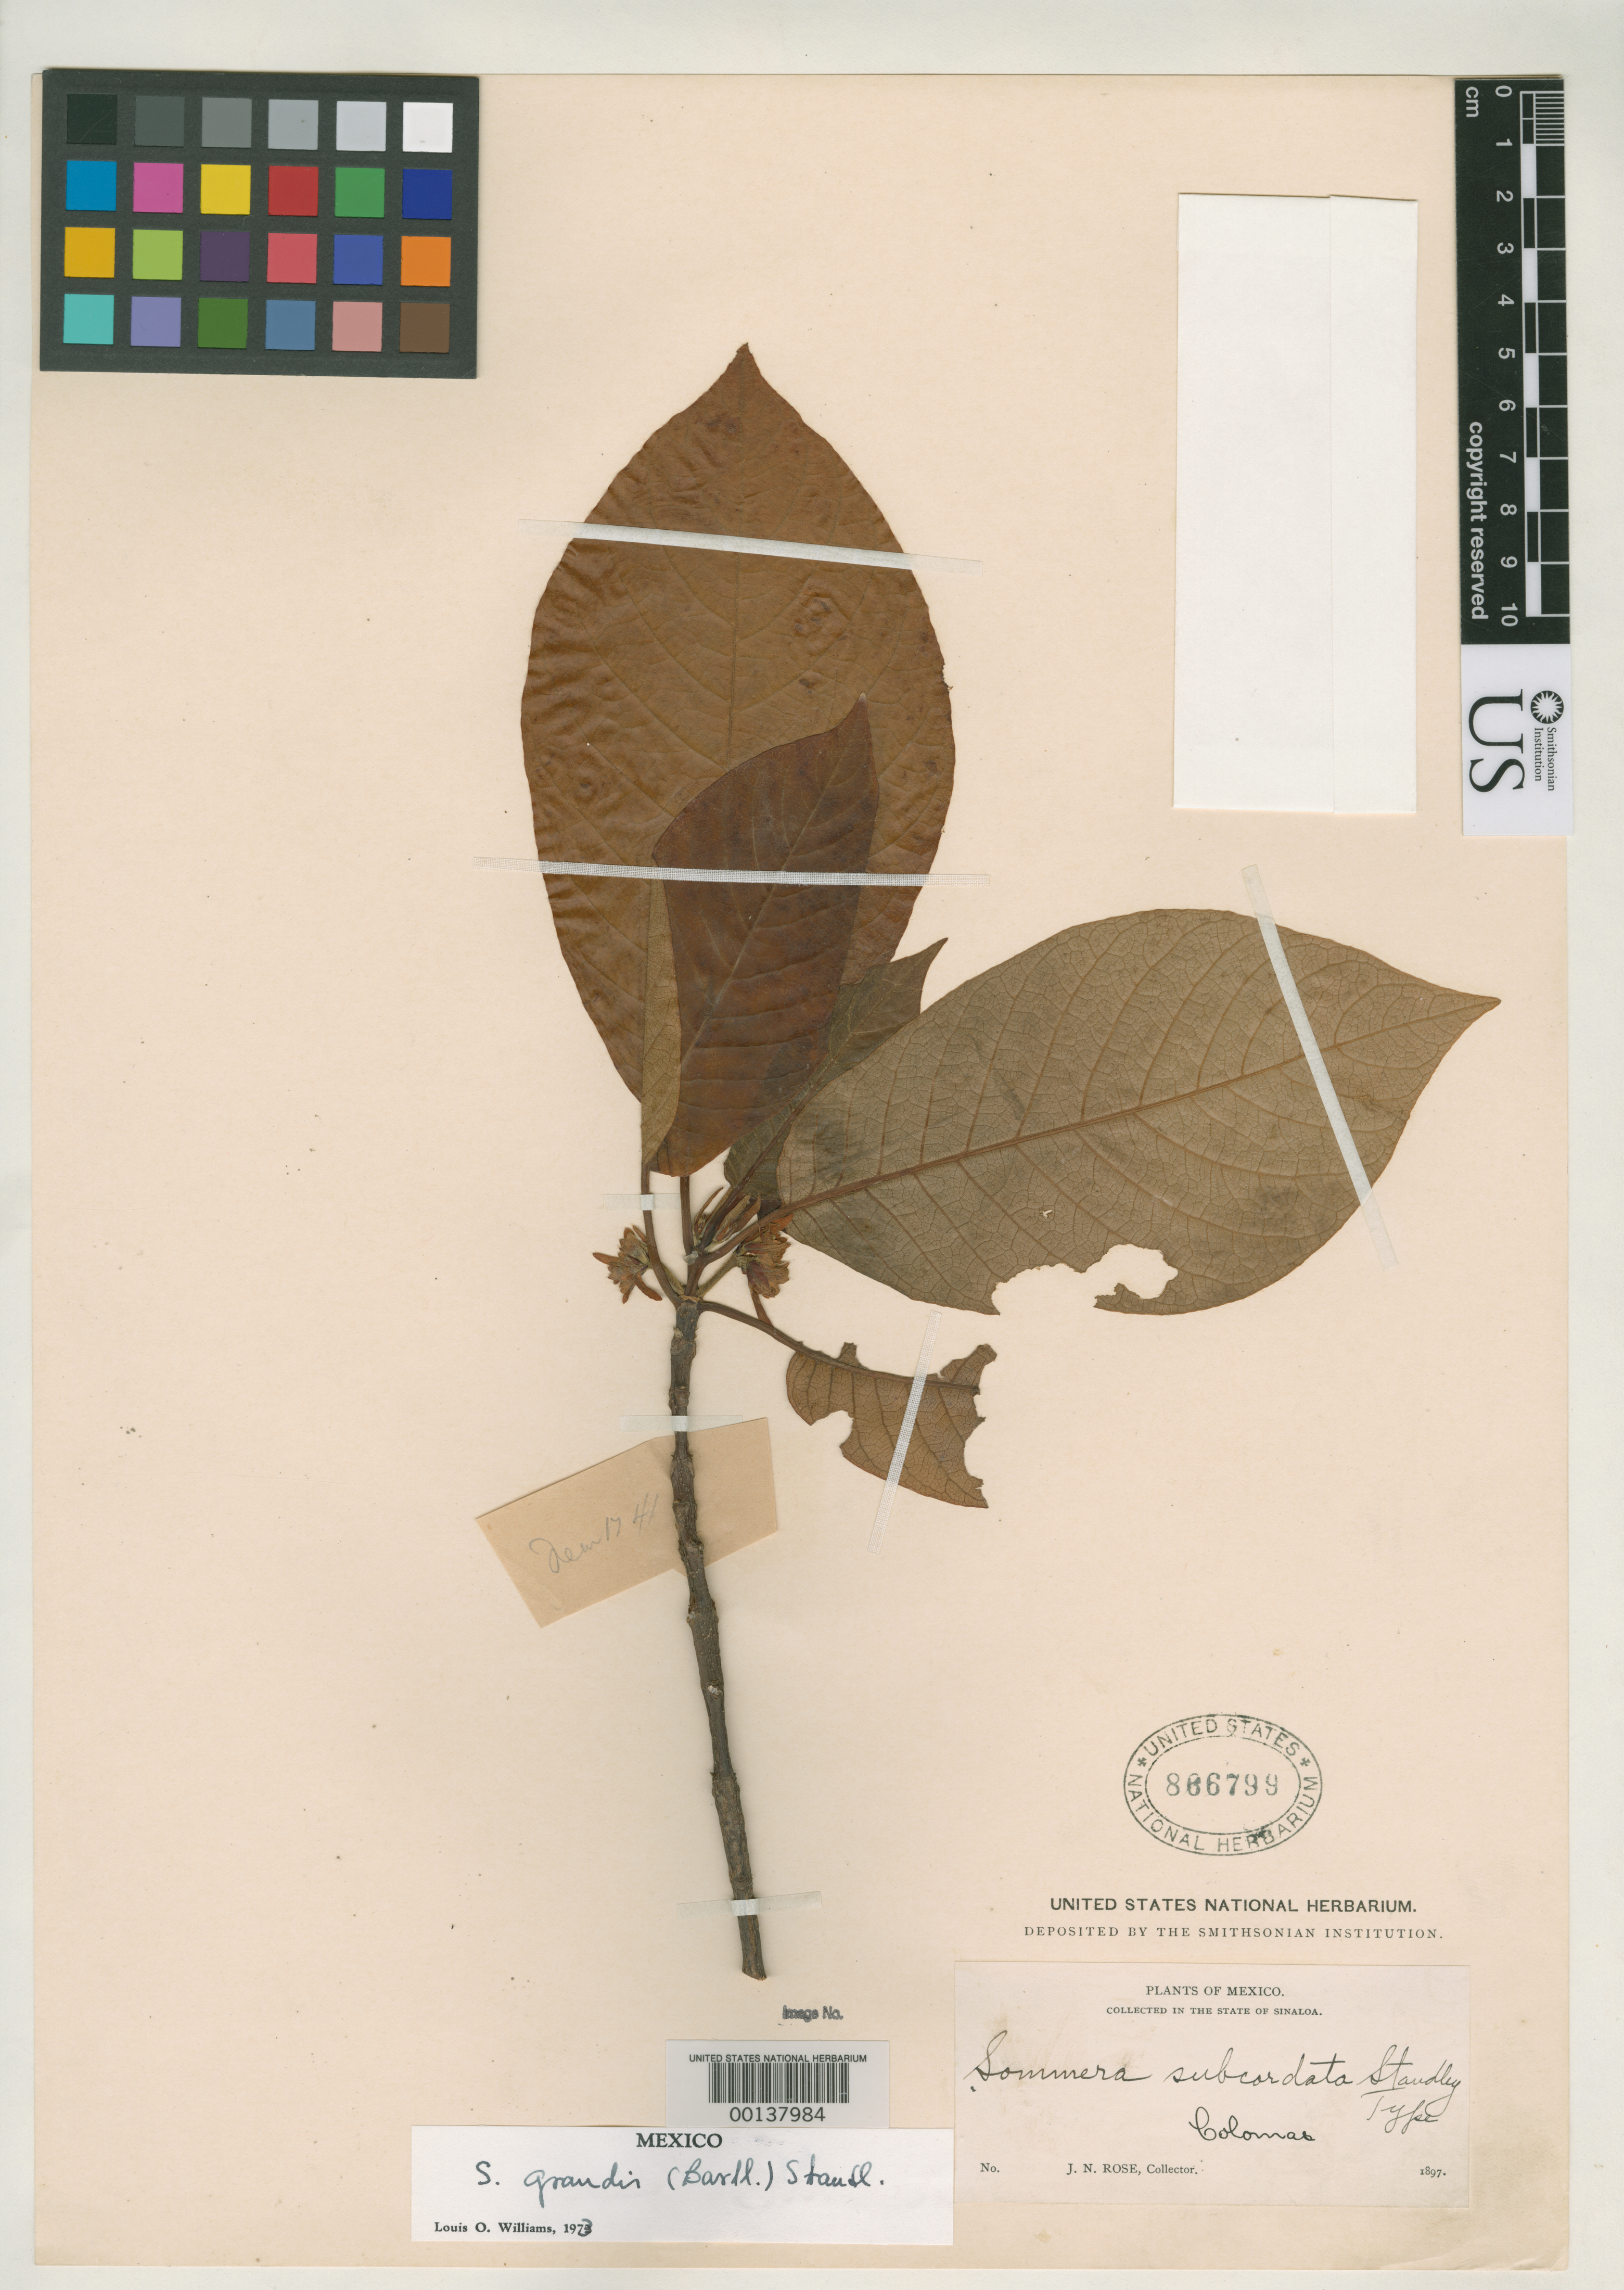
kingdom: Plantae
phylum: Tracheophyta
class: Magnoliopsida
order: Gentianales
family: Rubiaceae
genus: Sommera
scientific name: Sommera subcordata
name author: Standl.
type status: Holotype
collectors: J. N. Rose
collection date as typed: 1897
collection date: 1897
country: Mexico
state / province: Sinaloa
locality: Colomas.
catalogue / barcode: US 866799